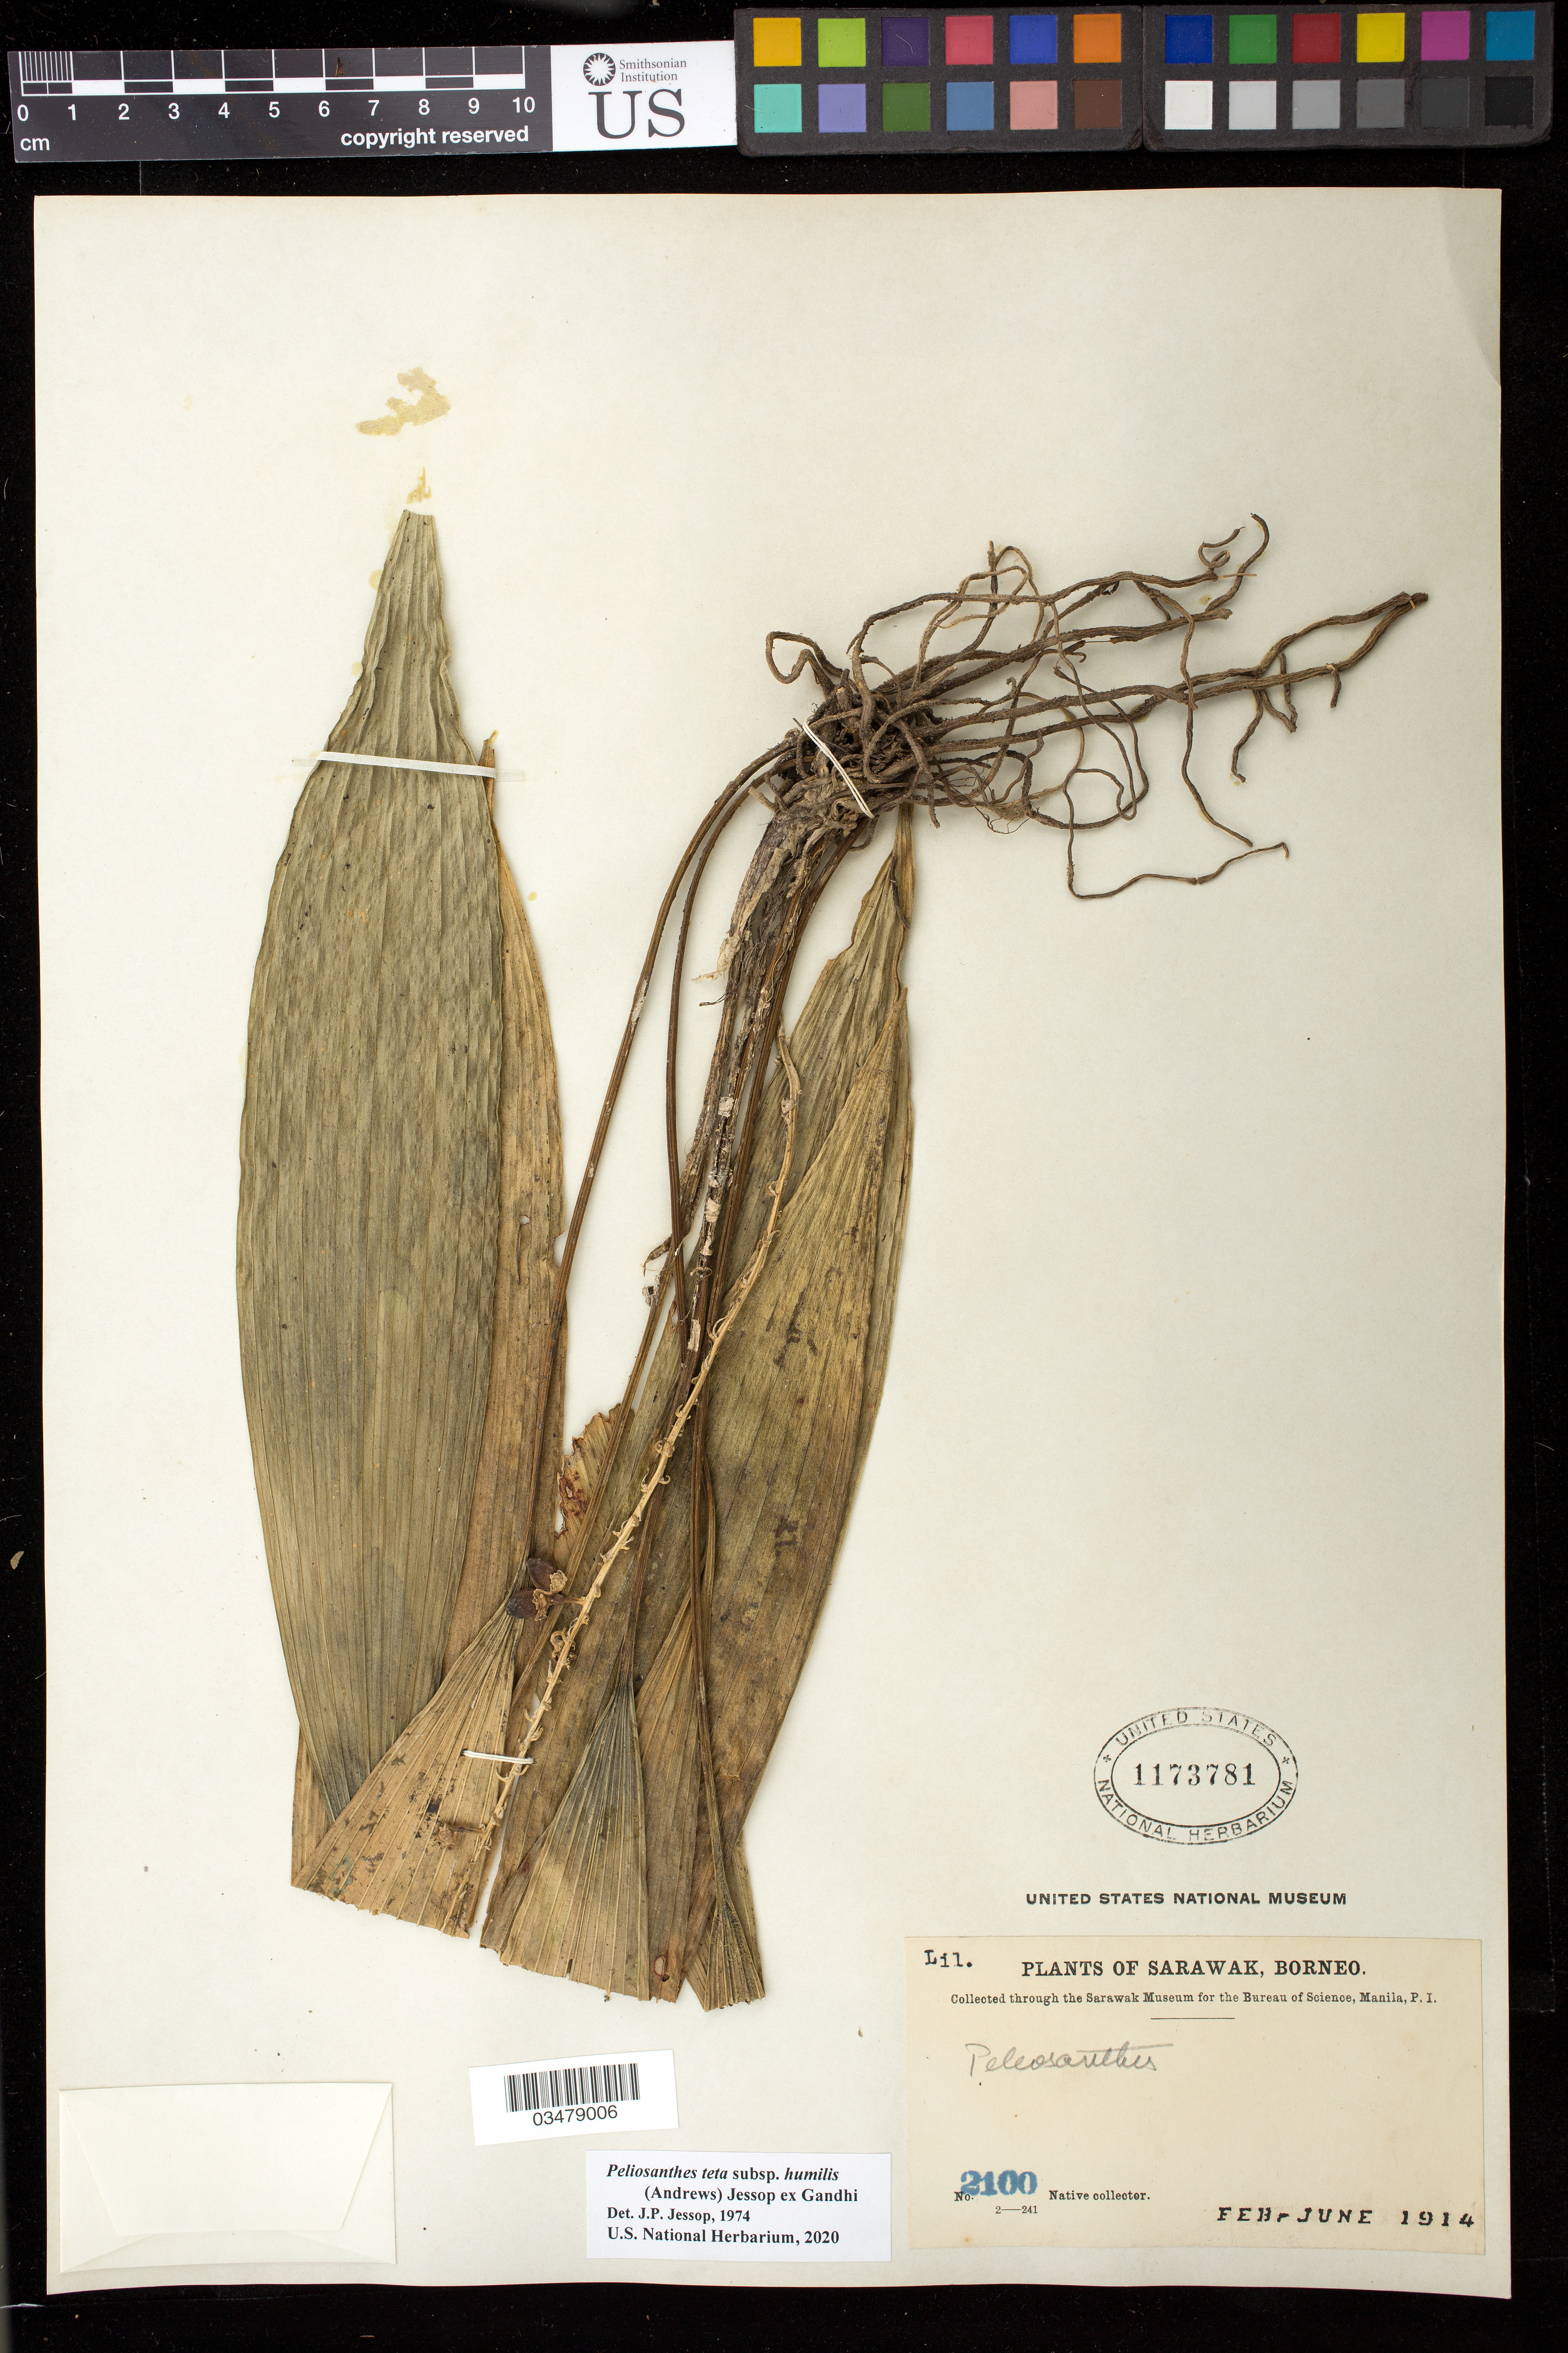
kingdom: Plantae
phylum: Tracheophyta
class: Liliopsida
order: Asparagales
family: Asparagaceae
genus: Peliosanthes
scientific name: Peliosanthes teta subsp. humilis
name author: (Andrews) Jessop ex Gandhi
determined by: Jessop, J. P.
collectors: Native collector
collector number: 2100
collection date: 1914-02/1914-06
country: Malaysia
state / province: Sarawak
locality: Borneo.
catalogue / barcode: US 1173781